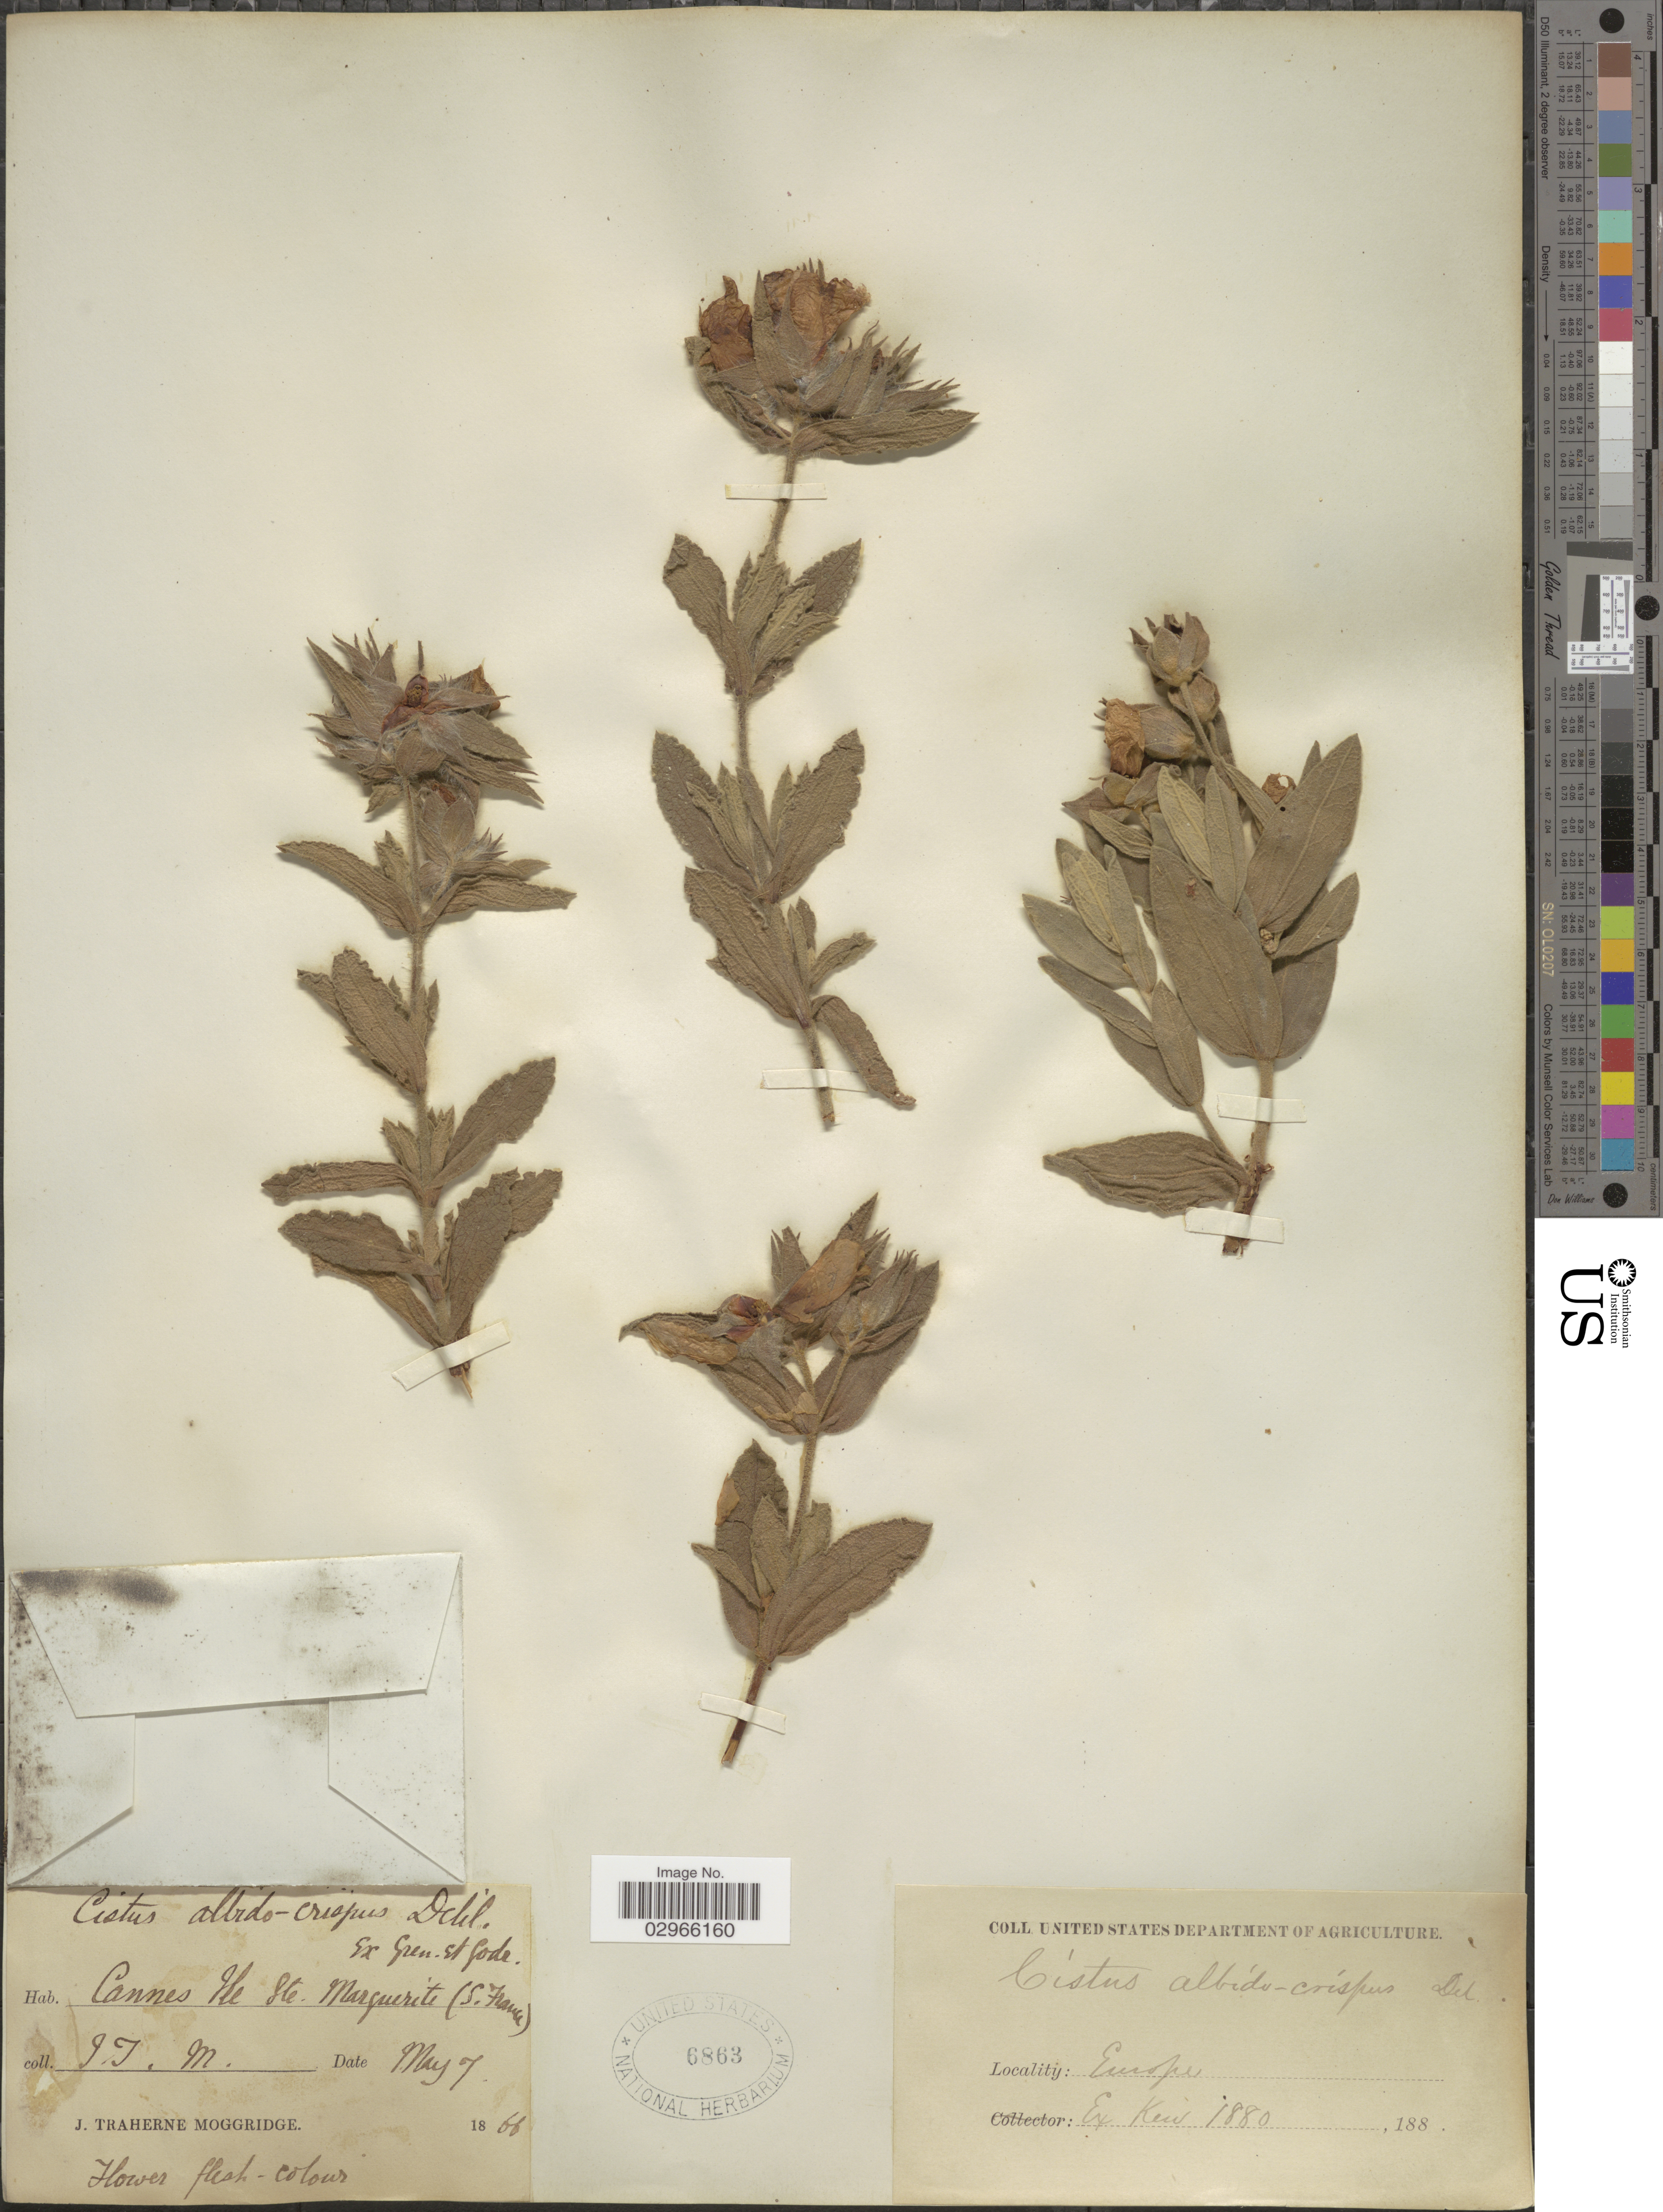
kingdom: Plantae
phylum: Tracheophyta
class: Magnoliopsida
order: Malvales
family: Cistaceae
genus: Cistus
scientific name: Cistus albidus x C. crispus L.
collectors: J. T. Moggridge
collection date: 1866-05-07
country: France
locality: Cannes Ile Ste. Marquerite (S. France).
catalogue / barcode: US 6863